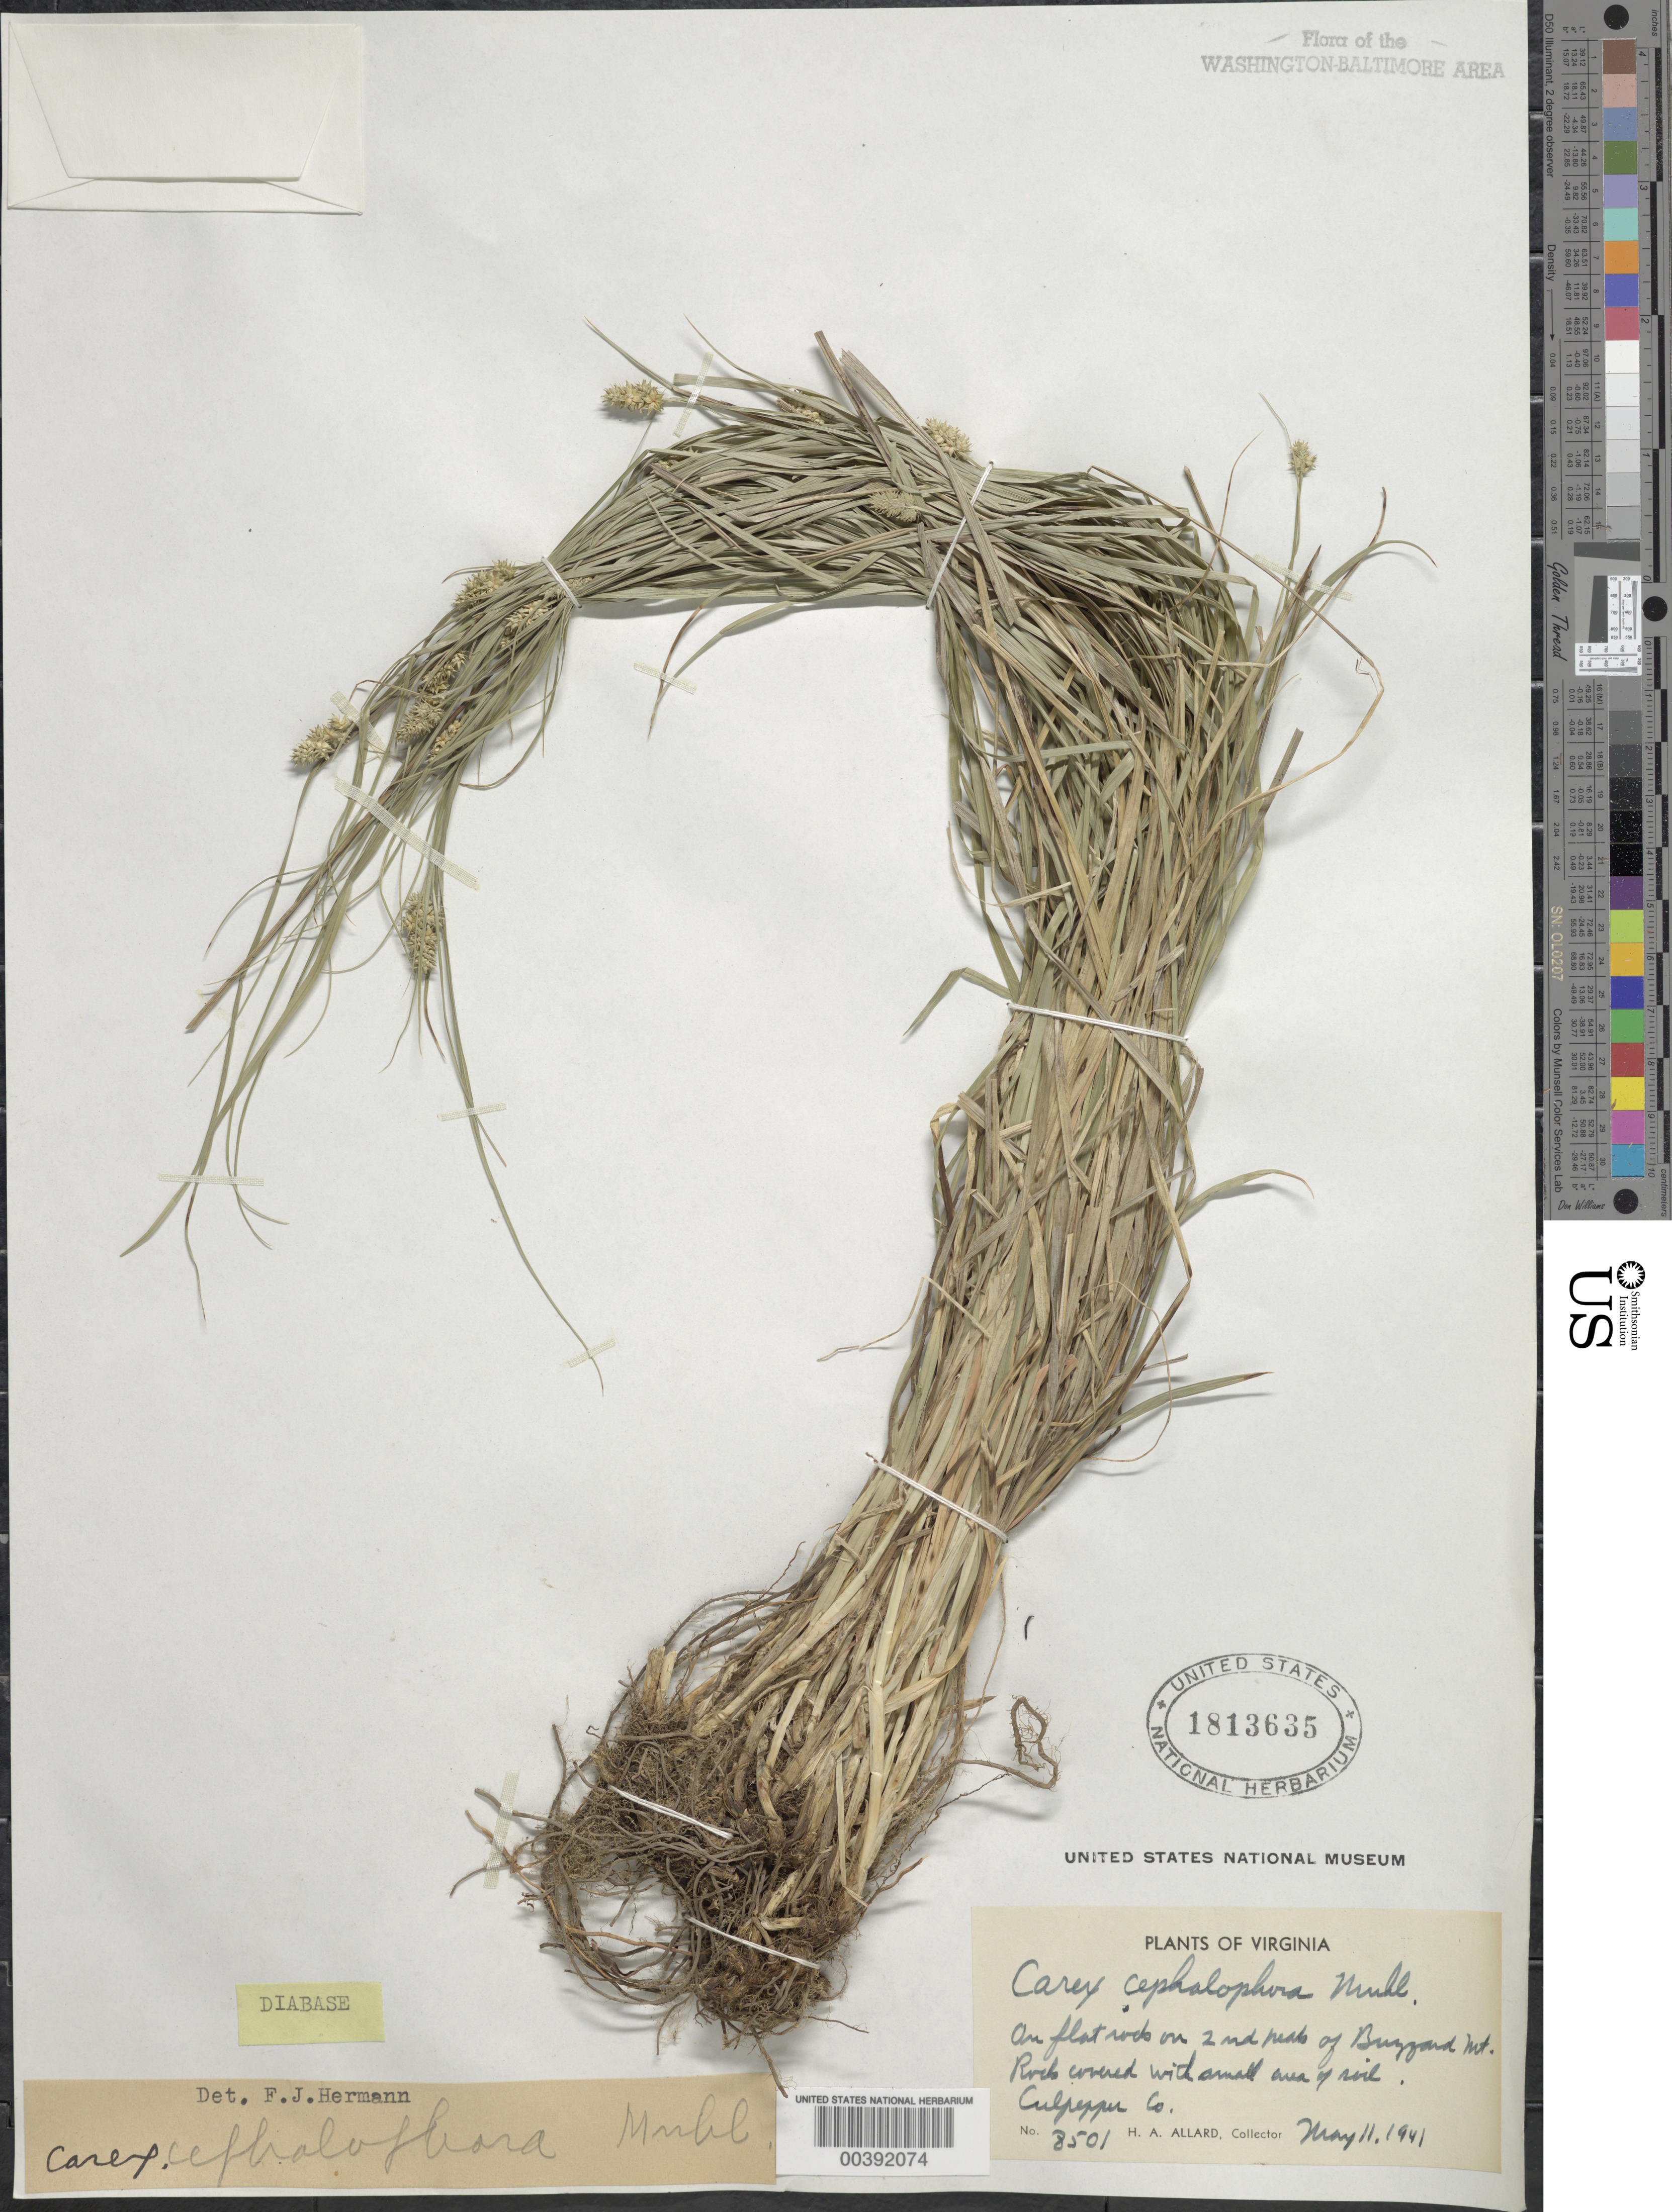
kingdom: Plantae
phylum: Tracheophyta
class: Liliopsida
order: Poales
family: Cyperaceae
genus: Carex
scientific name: Carex cephalophora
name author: Muhl. ex Willd.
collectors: H. A. Allard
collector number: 8501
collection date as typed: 11 May 1941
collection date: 1941-05-11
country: United States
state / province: Virginia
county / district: Culpeper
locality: Buzzard Mountain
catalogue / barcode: US 1813635